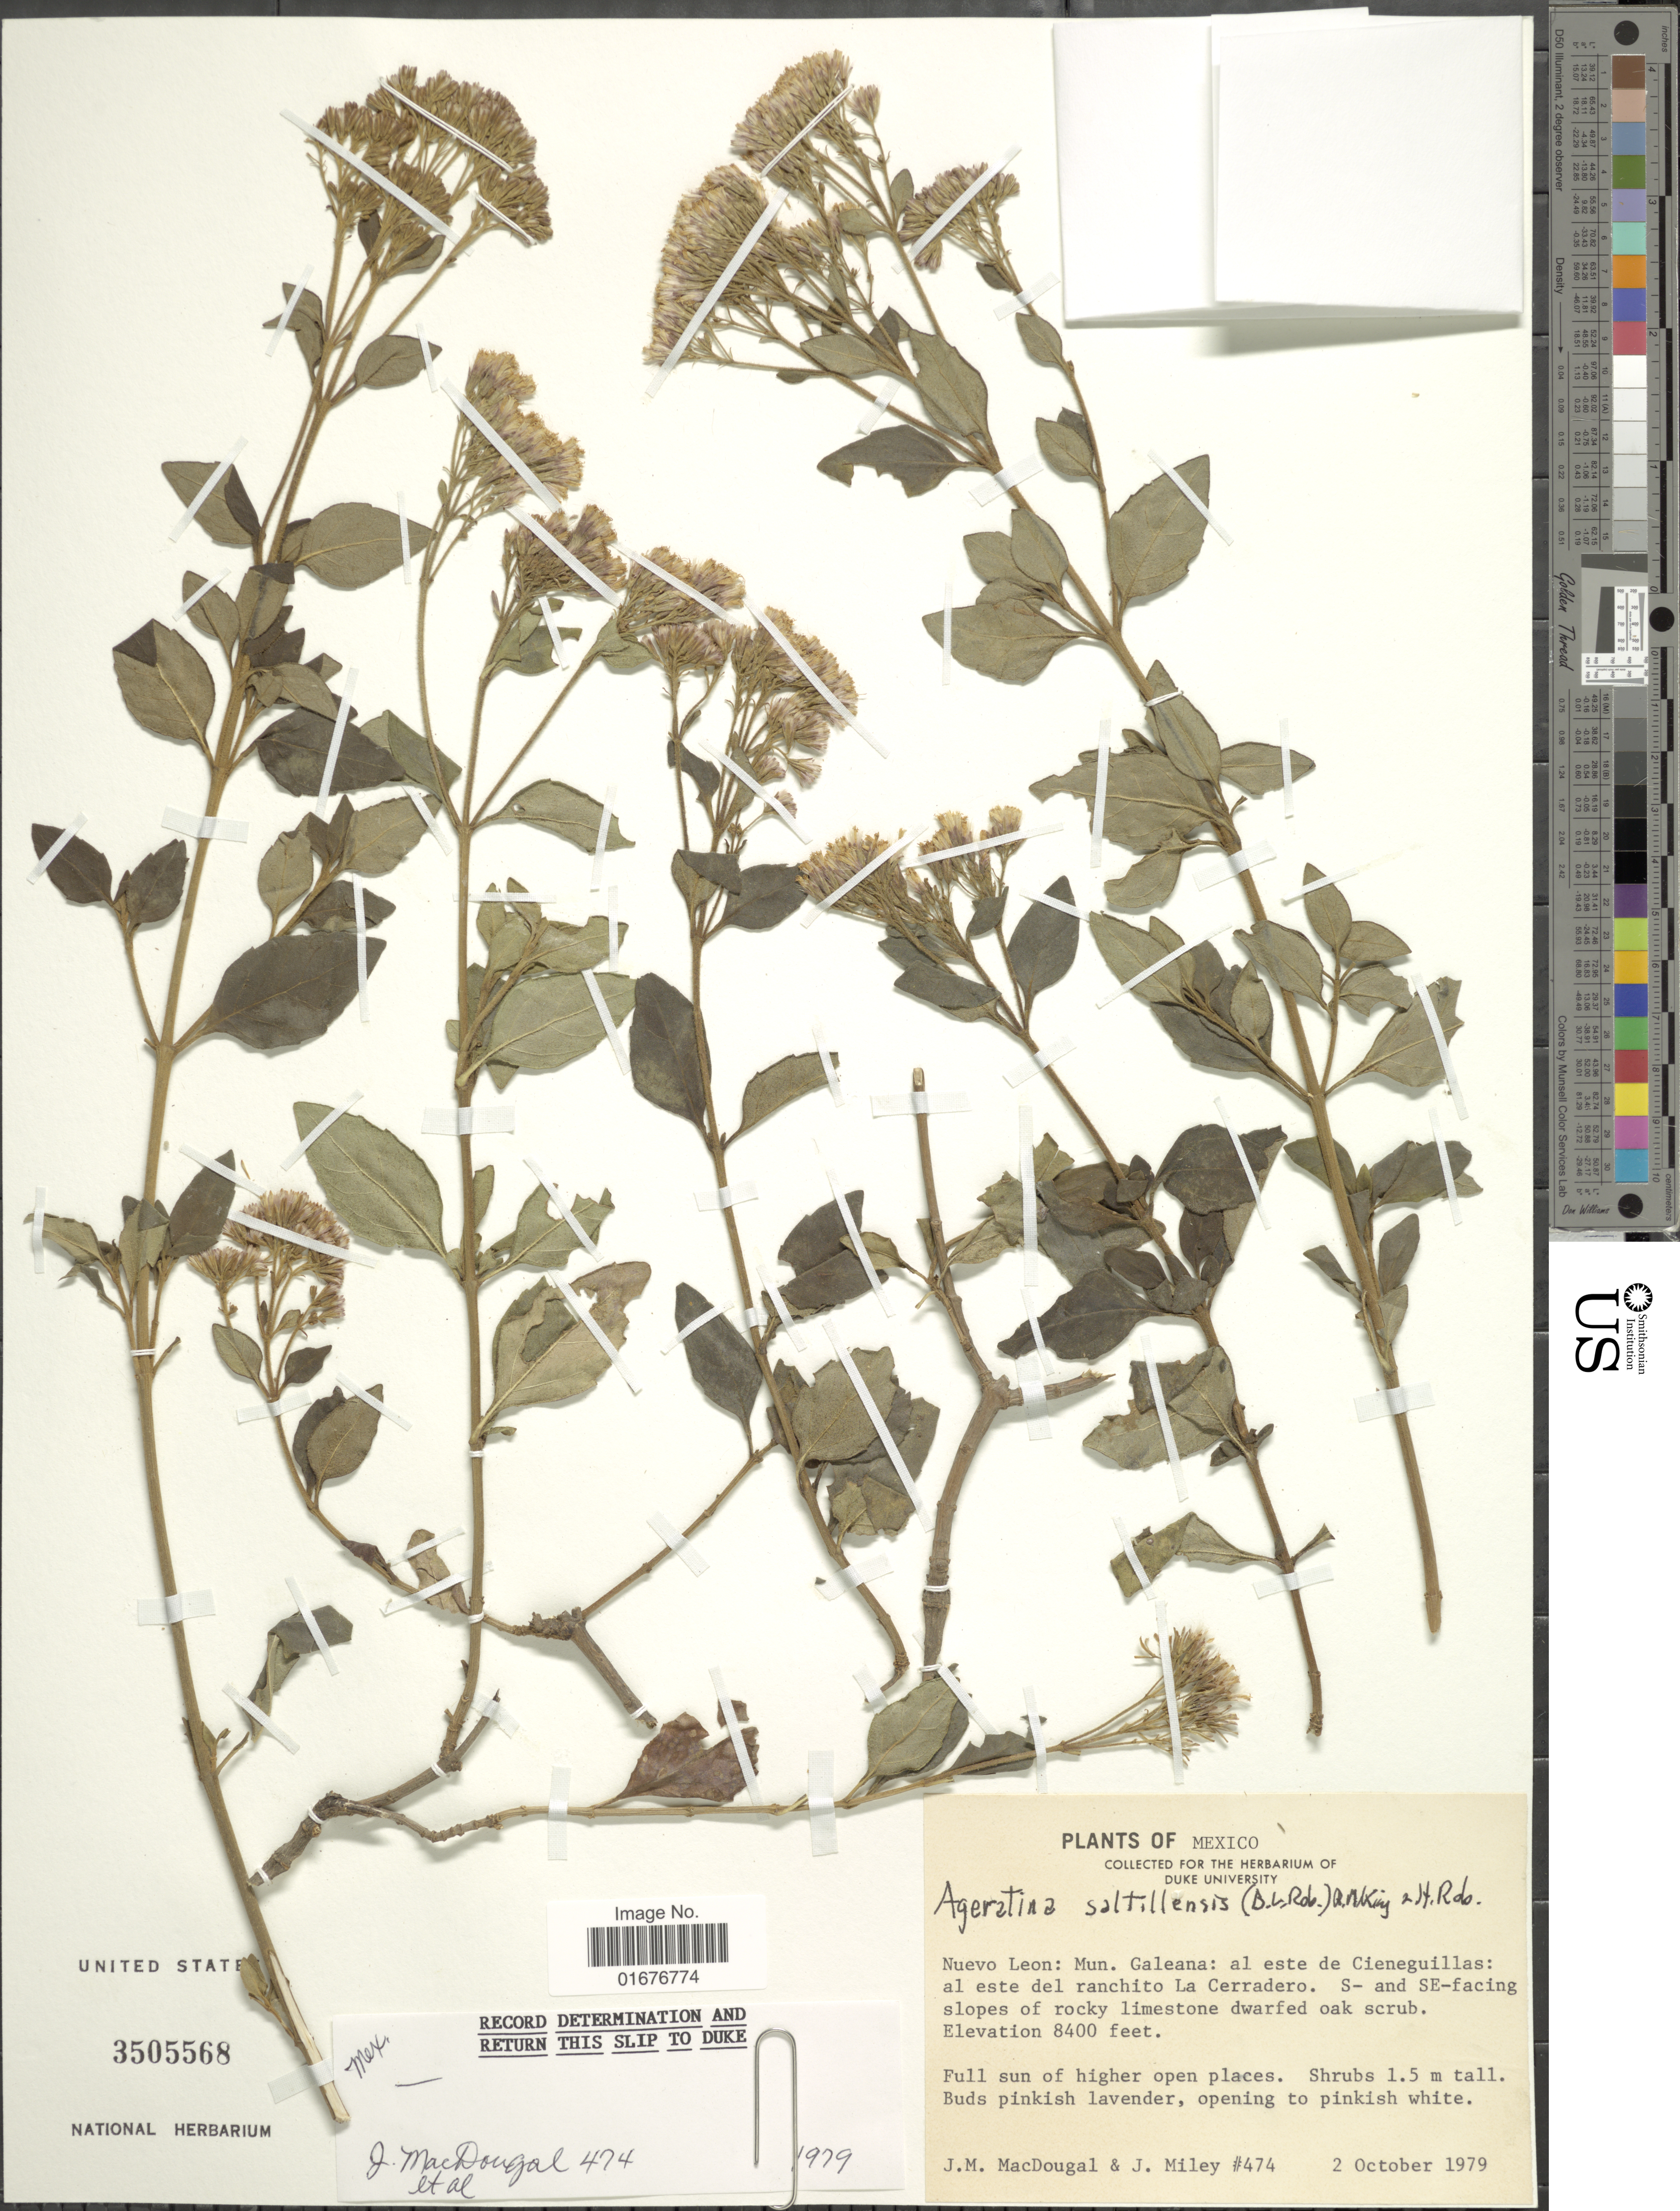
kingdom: Plantae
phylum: Tracheophyta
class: Magnoliopsida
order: Asterales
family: Asteraceae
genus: Ageratina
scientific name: Ageratina saltillensis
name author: (B.L. Rob.) R.M. King & H. Rob.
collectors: J. M. MacDougal & J. Miley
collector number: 474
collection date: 1979-10-02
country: Mexico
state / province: Nuevo León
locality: Mun. Galeana: al este de Cieneguillas: al este del ranchito La Cerradero, S- and SE-facing slopes of rocky limestonedwarfed oak srub, full sun of hiher open places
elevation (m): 2560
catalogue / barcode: US 3505568